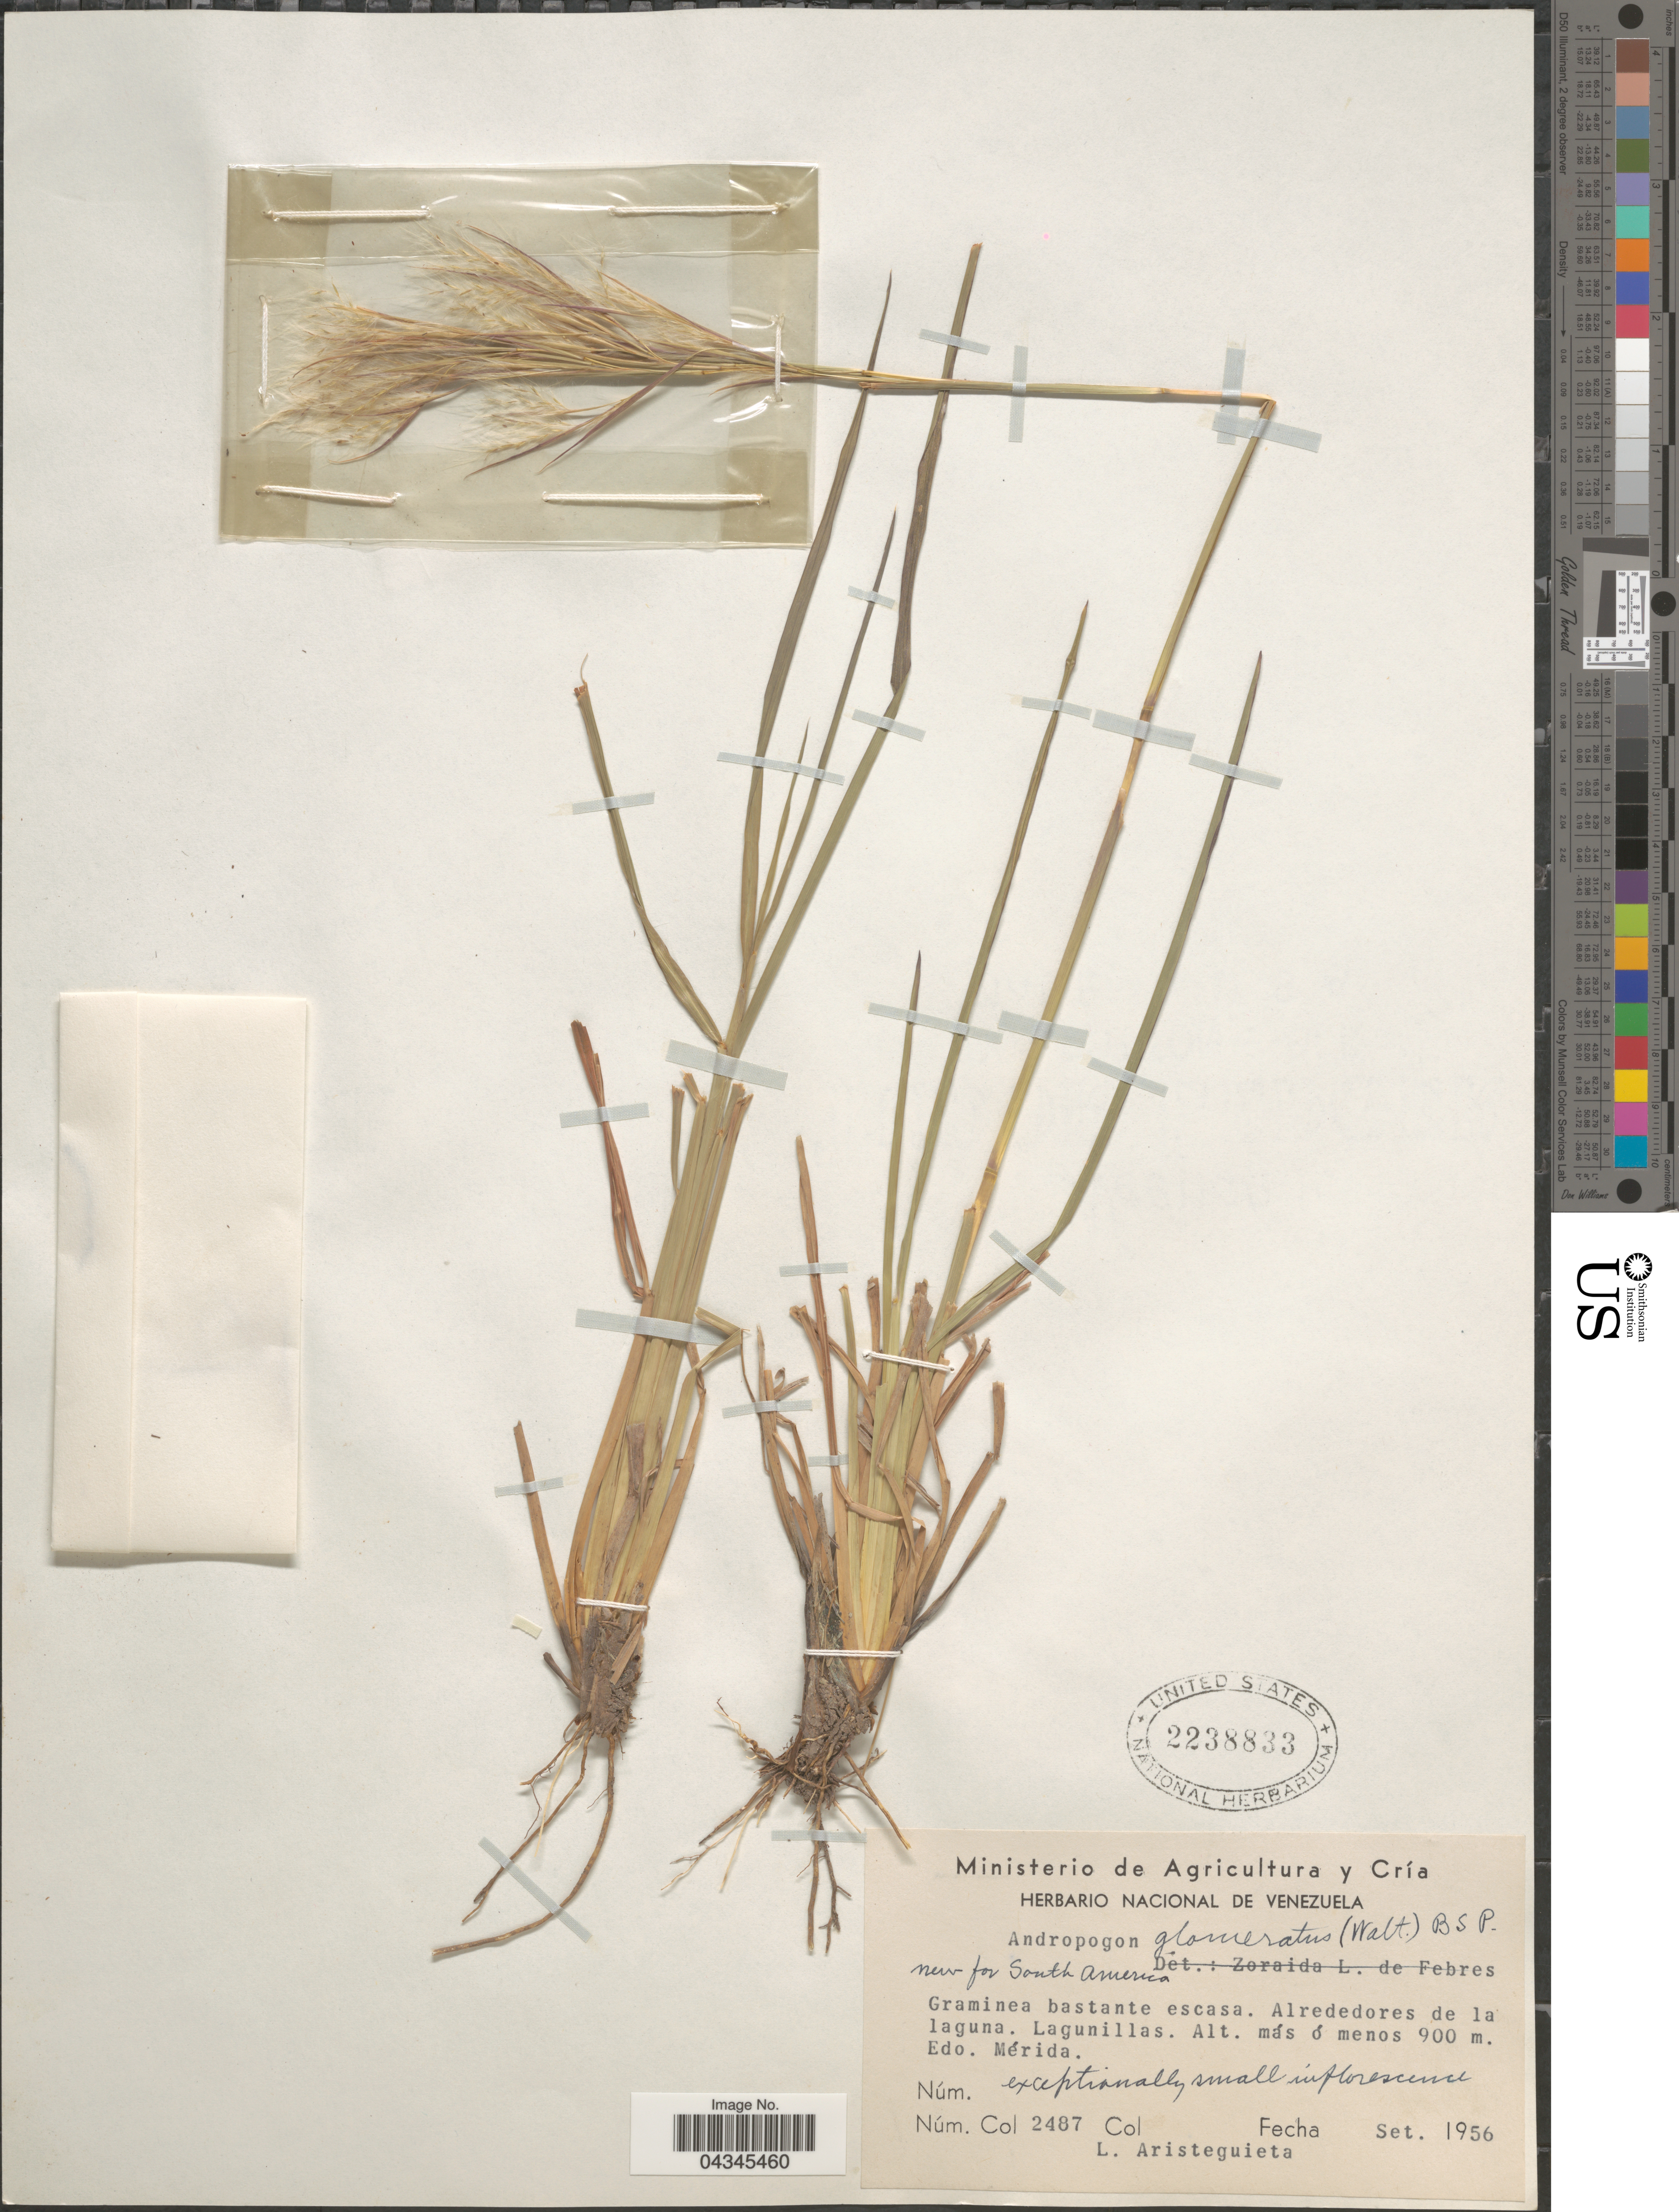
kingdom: Plantae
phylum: Tracheophyta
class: Liliopsida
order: Poales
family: Poaceae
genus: Andropogon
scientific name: Andropogon glomeratus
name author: (Walter) Britton, Stearns & Poggenb.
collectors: L. Aristeguieta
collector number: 2487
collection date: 1956-09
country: Venezuela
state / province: Merida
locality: Alrededores de la laguna. Lagunillas.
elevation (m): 900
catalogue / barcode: US 2238833